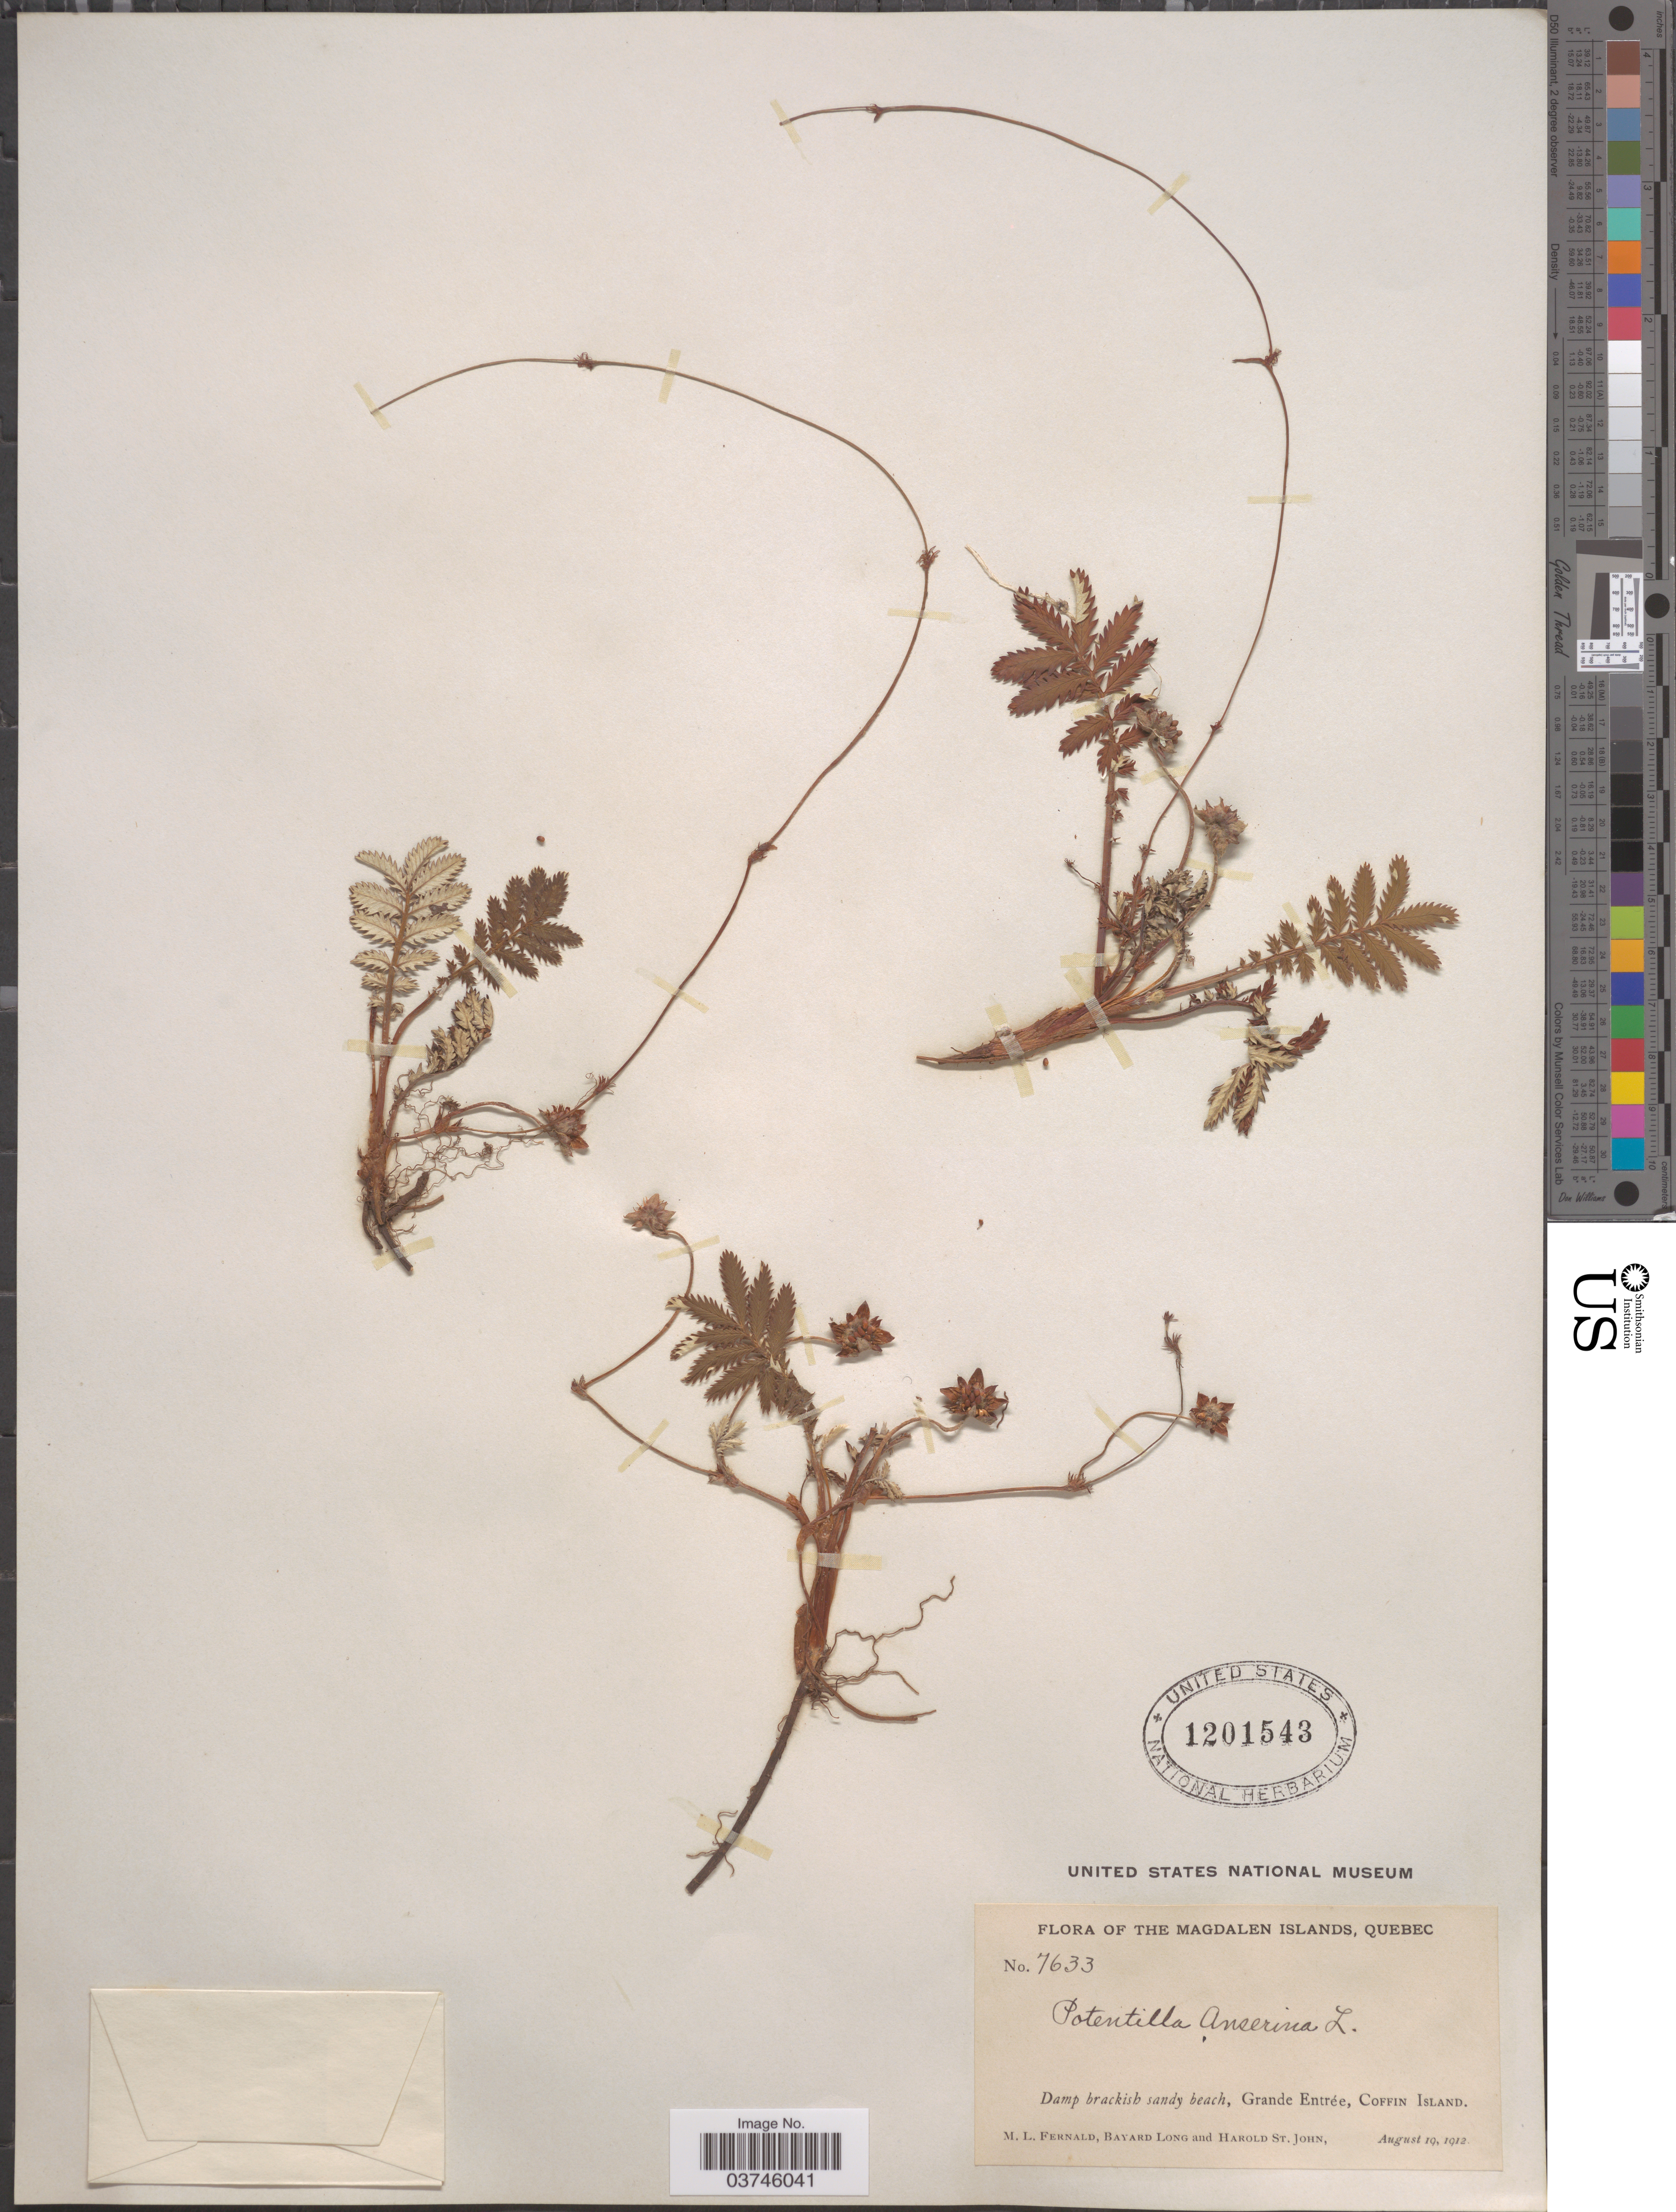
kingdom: Plantae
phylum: Tracheophyta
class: Magnoliopsida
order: Rosales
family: Rosaceae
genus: Argentina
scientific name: Argentina anserina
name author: (L.) Rydb.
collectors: M. L. Fernald, B. Long & H. St. John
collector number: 7633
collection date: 1912-08-19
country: Canada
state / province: Quebec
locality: Magdalen Islands. Grande Entrée, Coffin Island.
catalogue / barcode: US 1201543